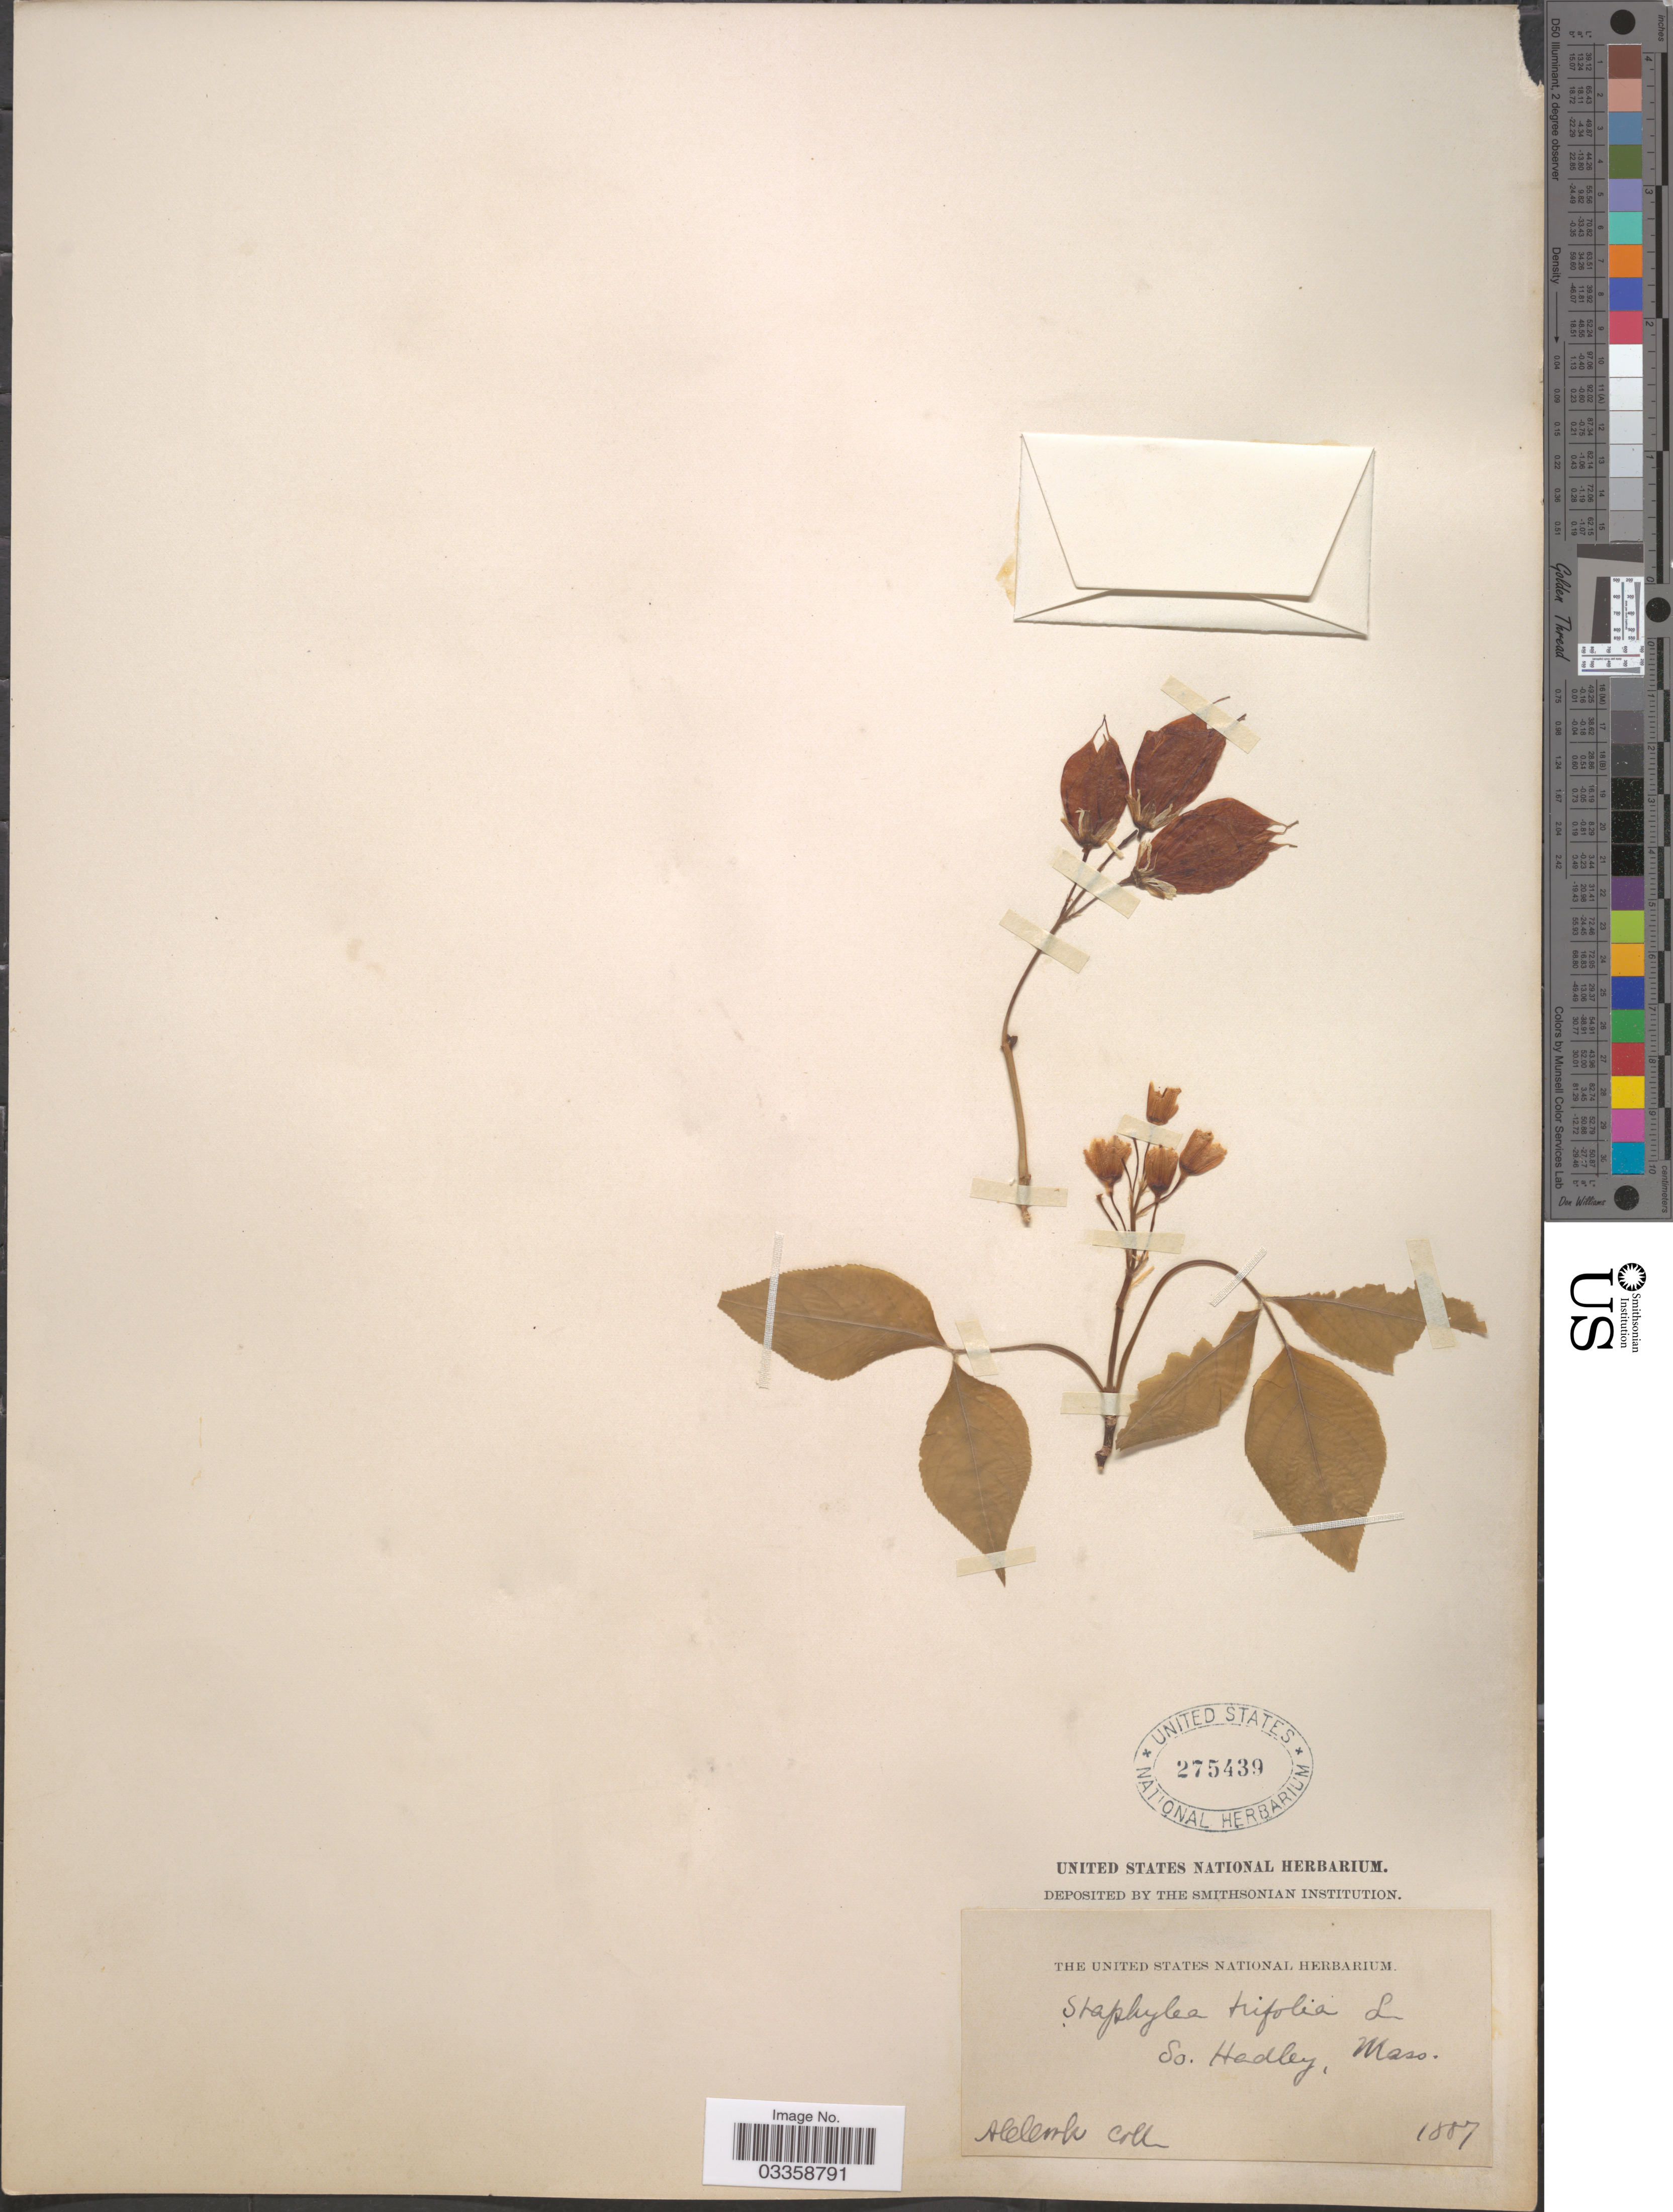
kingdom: Plantae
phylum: Tracheophyta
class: Magnoliopsida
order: Crossosomatales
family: Staphyleaceae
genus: Staphylea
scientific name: Staphylea trifolia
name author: L.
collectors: A. Cook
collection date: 1887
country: United States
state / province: Massachusetts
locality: So. Hadley.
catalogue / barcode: US 275439